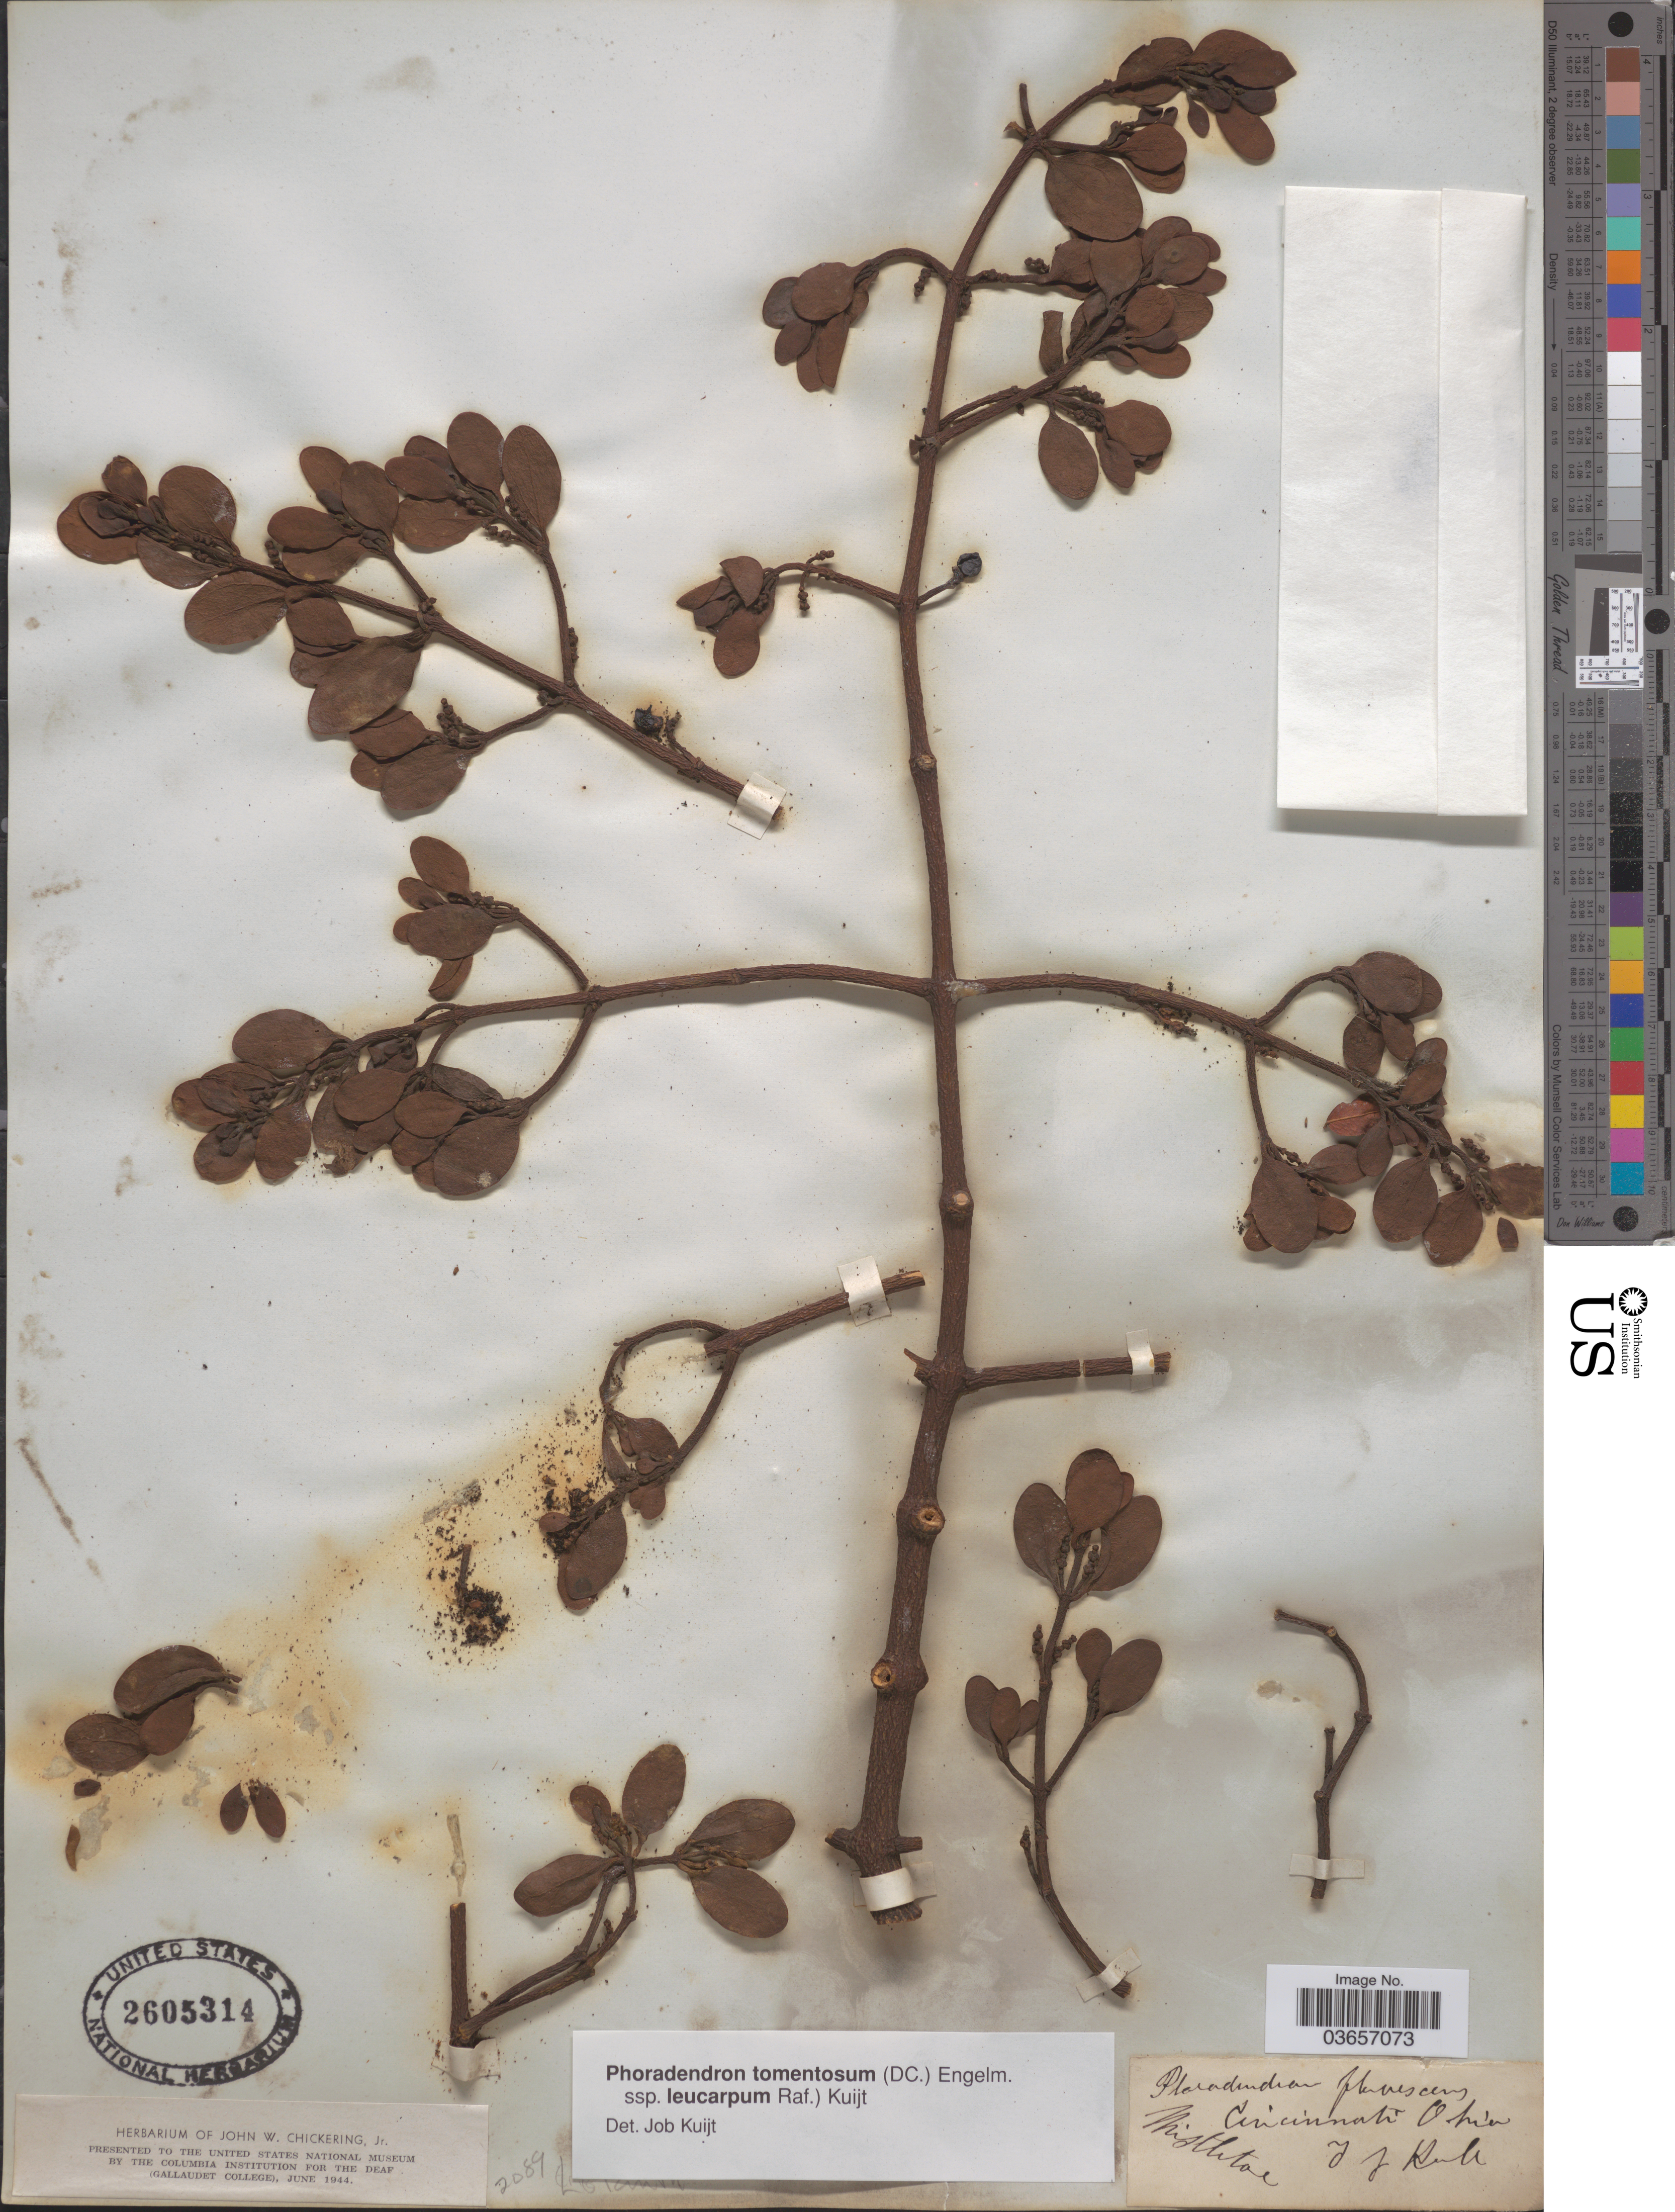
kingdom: Plantae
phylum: Tracheophyta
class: Magnoliopsida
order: Santalales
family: Viscaceae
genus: Phoradendron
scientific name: Phoradendron tomentosum subsp. leucarpum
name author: DC.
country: United States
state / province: Ohio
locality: Cincinnati. Mistletoe.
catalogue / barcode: US 2605314